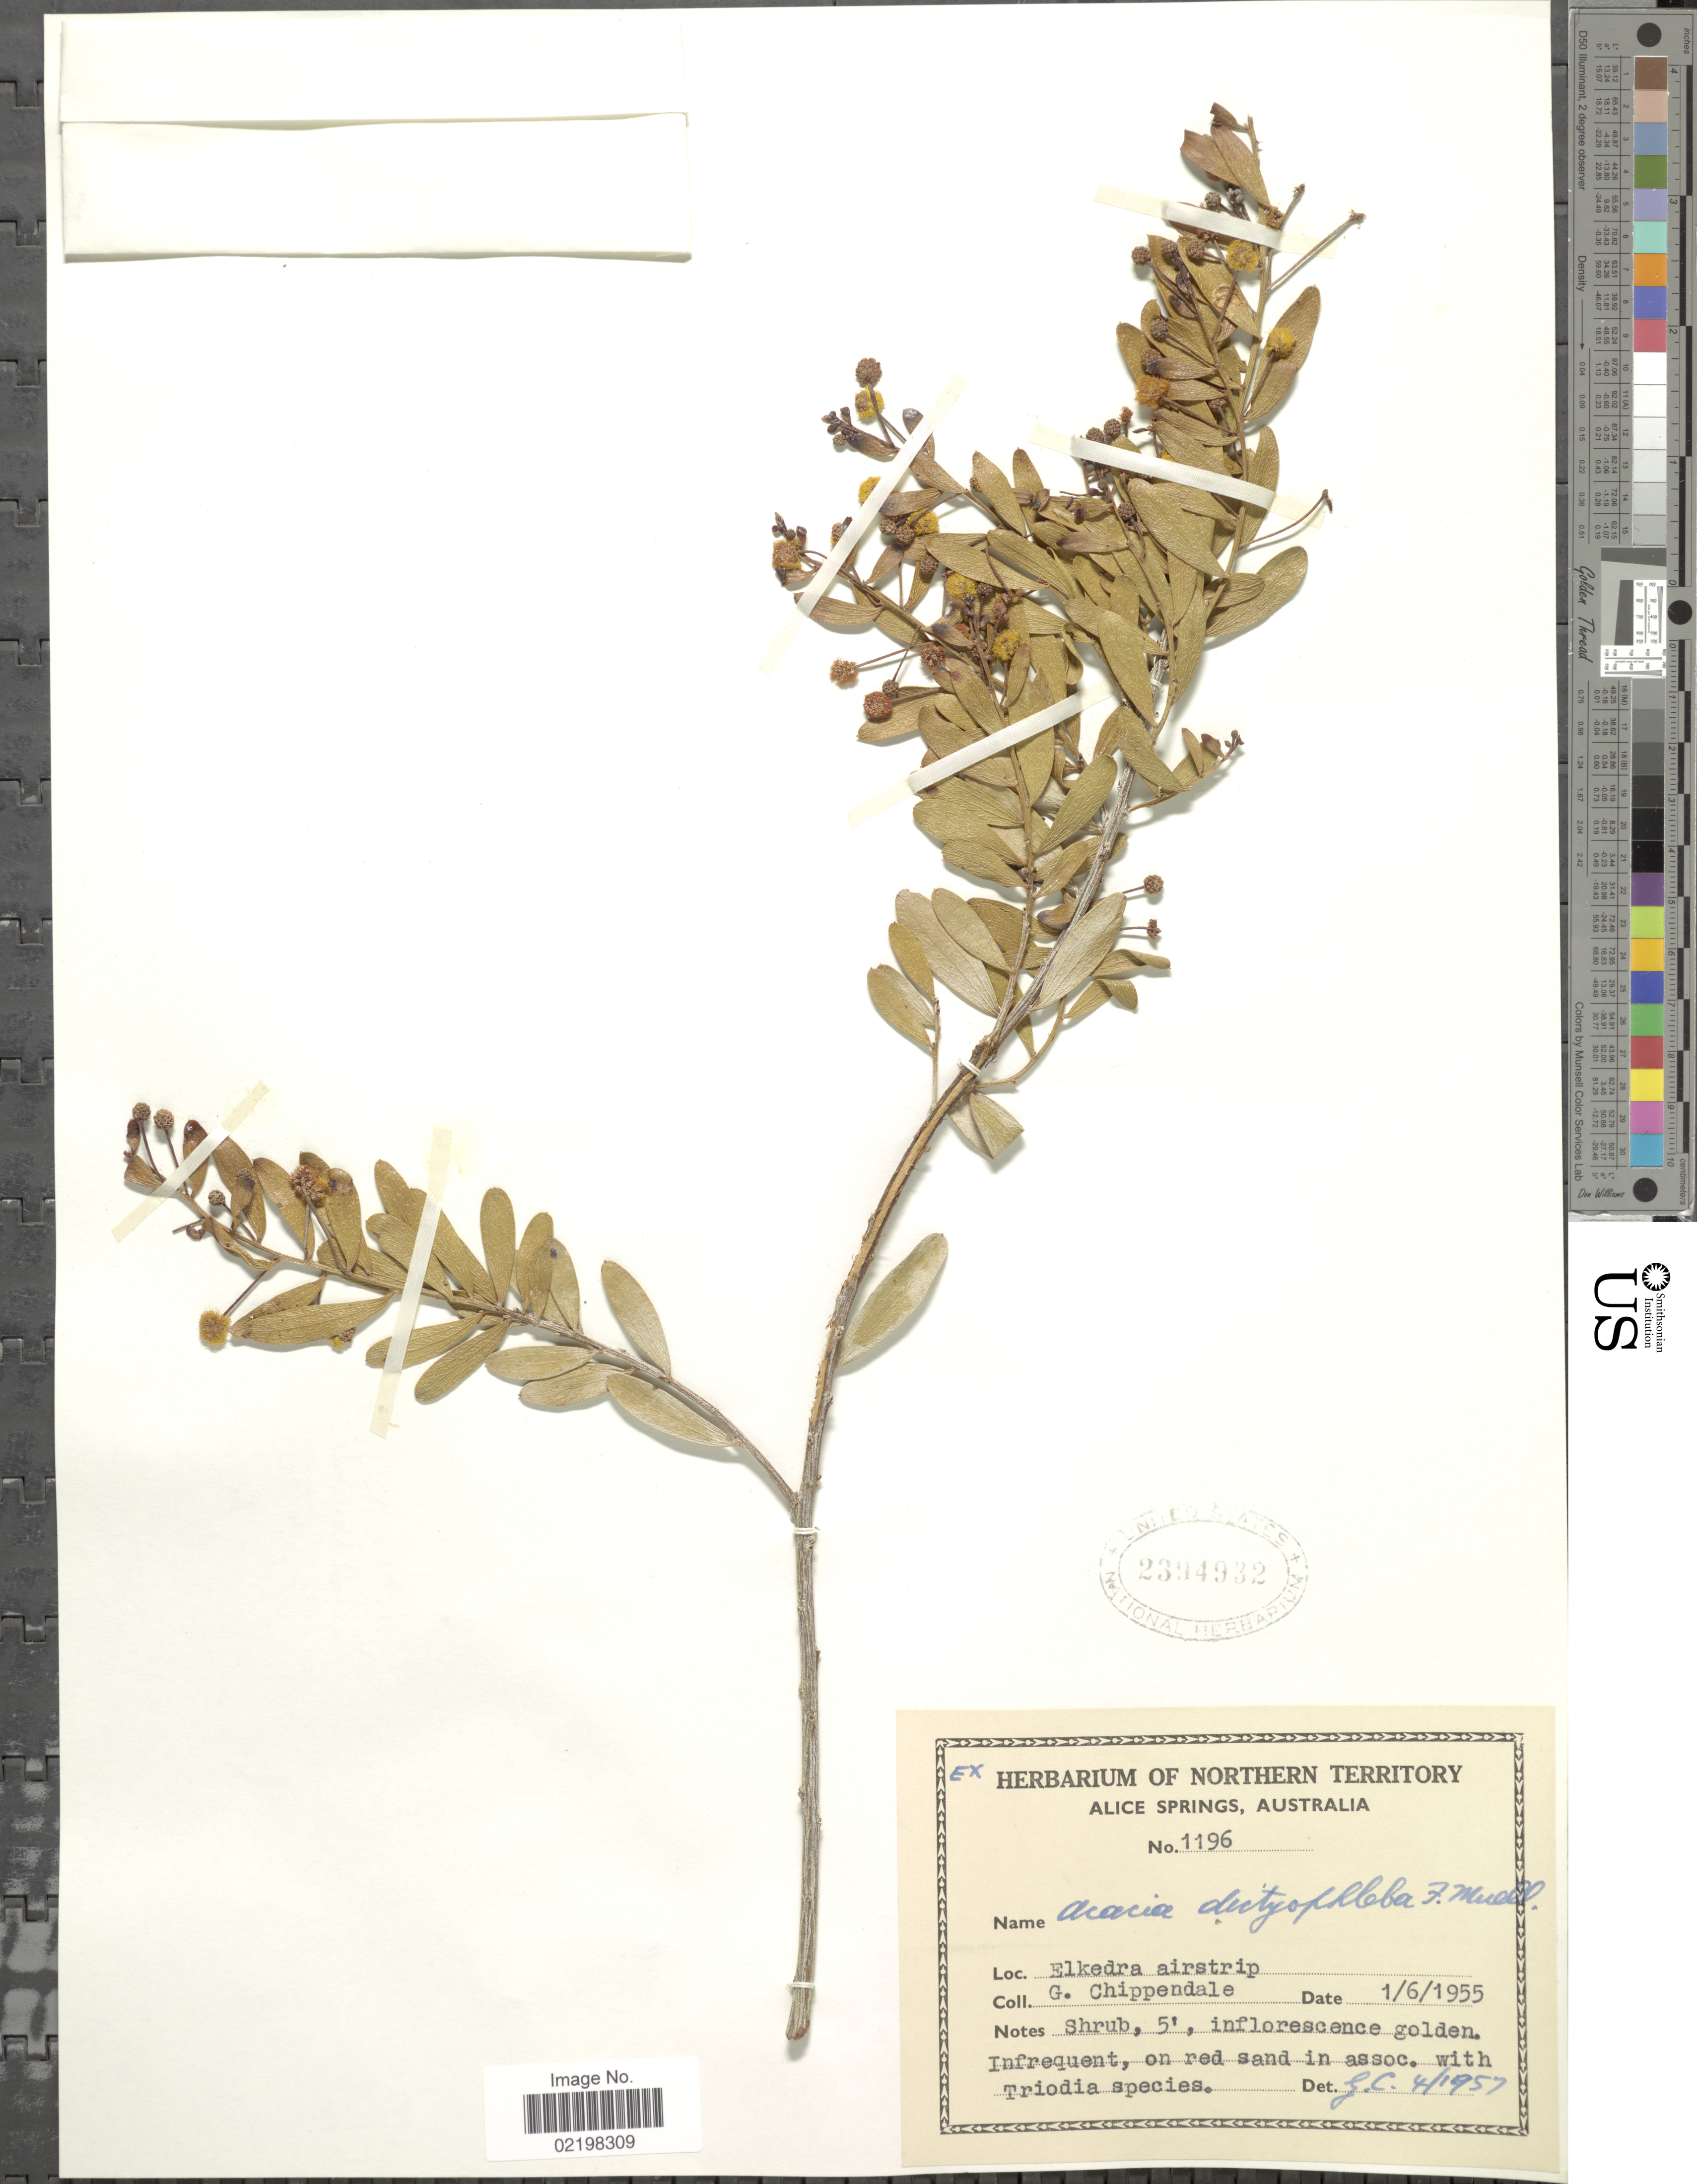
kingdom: Plantae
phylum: Tracheophyta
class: Magnoliopsida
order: Fabales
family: Fabaceae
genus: Acacia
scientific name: Acacia dictyophleba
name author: F. Muell.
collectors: G. Chippendale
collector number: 1196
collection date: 1955-06-01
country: Australia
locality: Elkedra airstrip.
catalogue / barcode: US 2394932